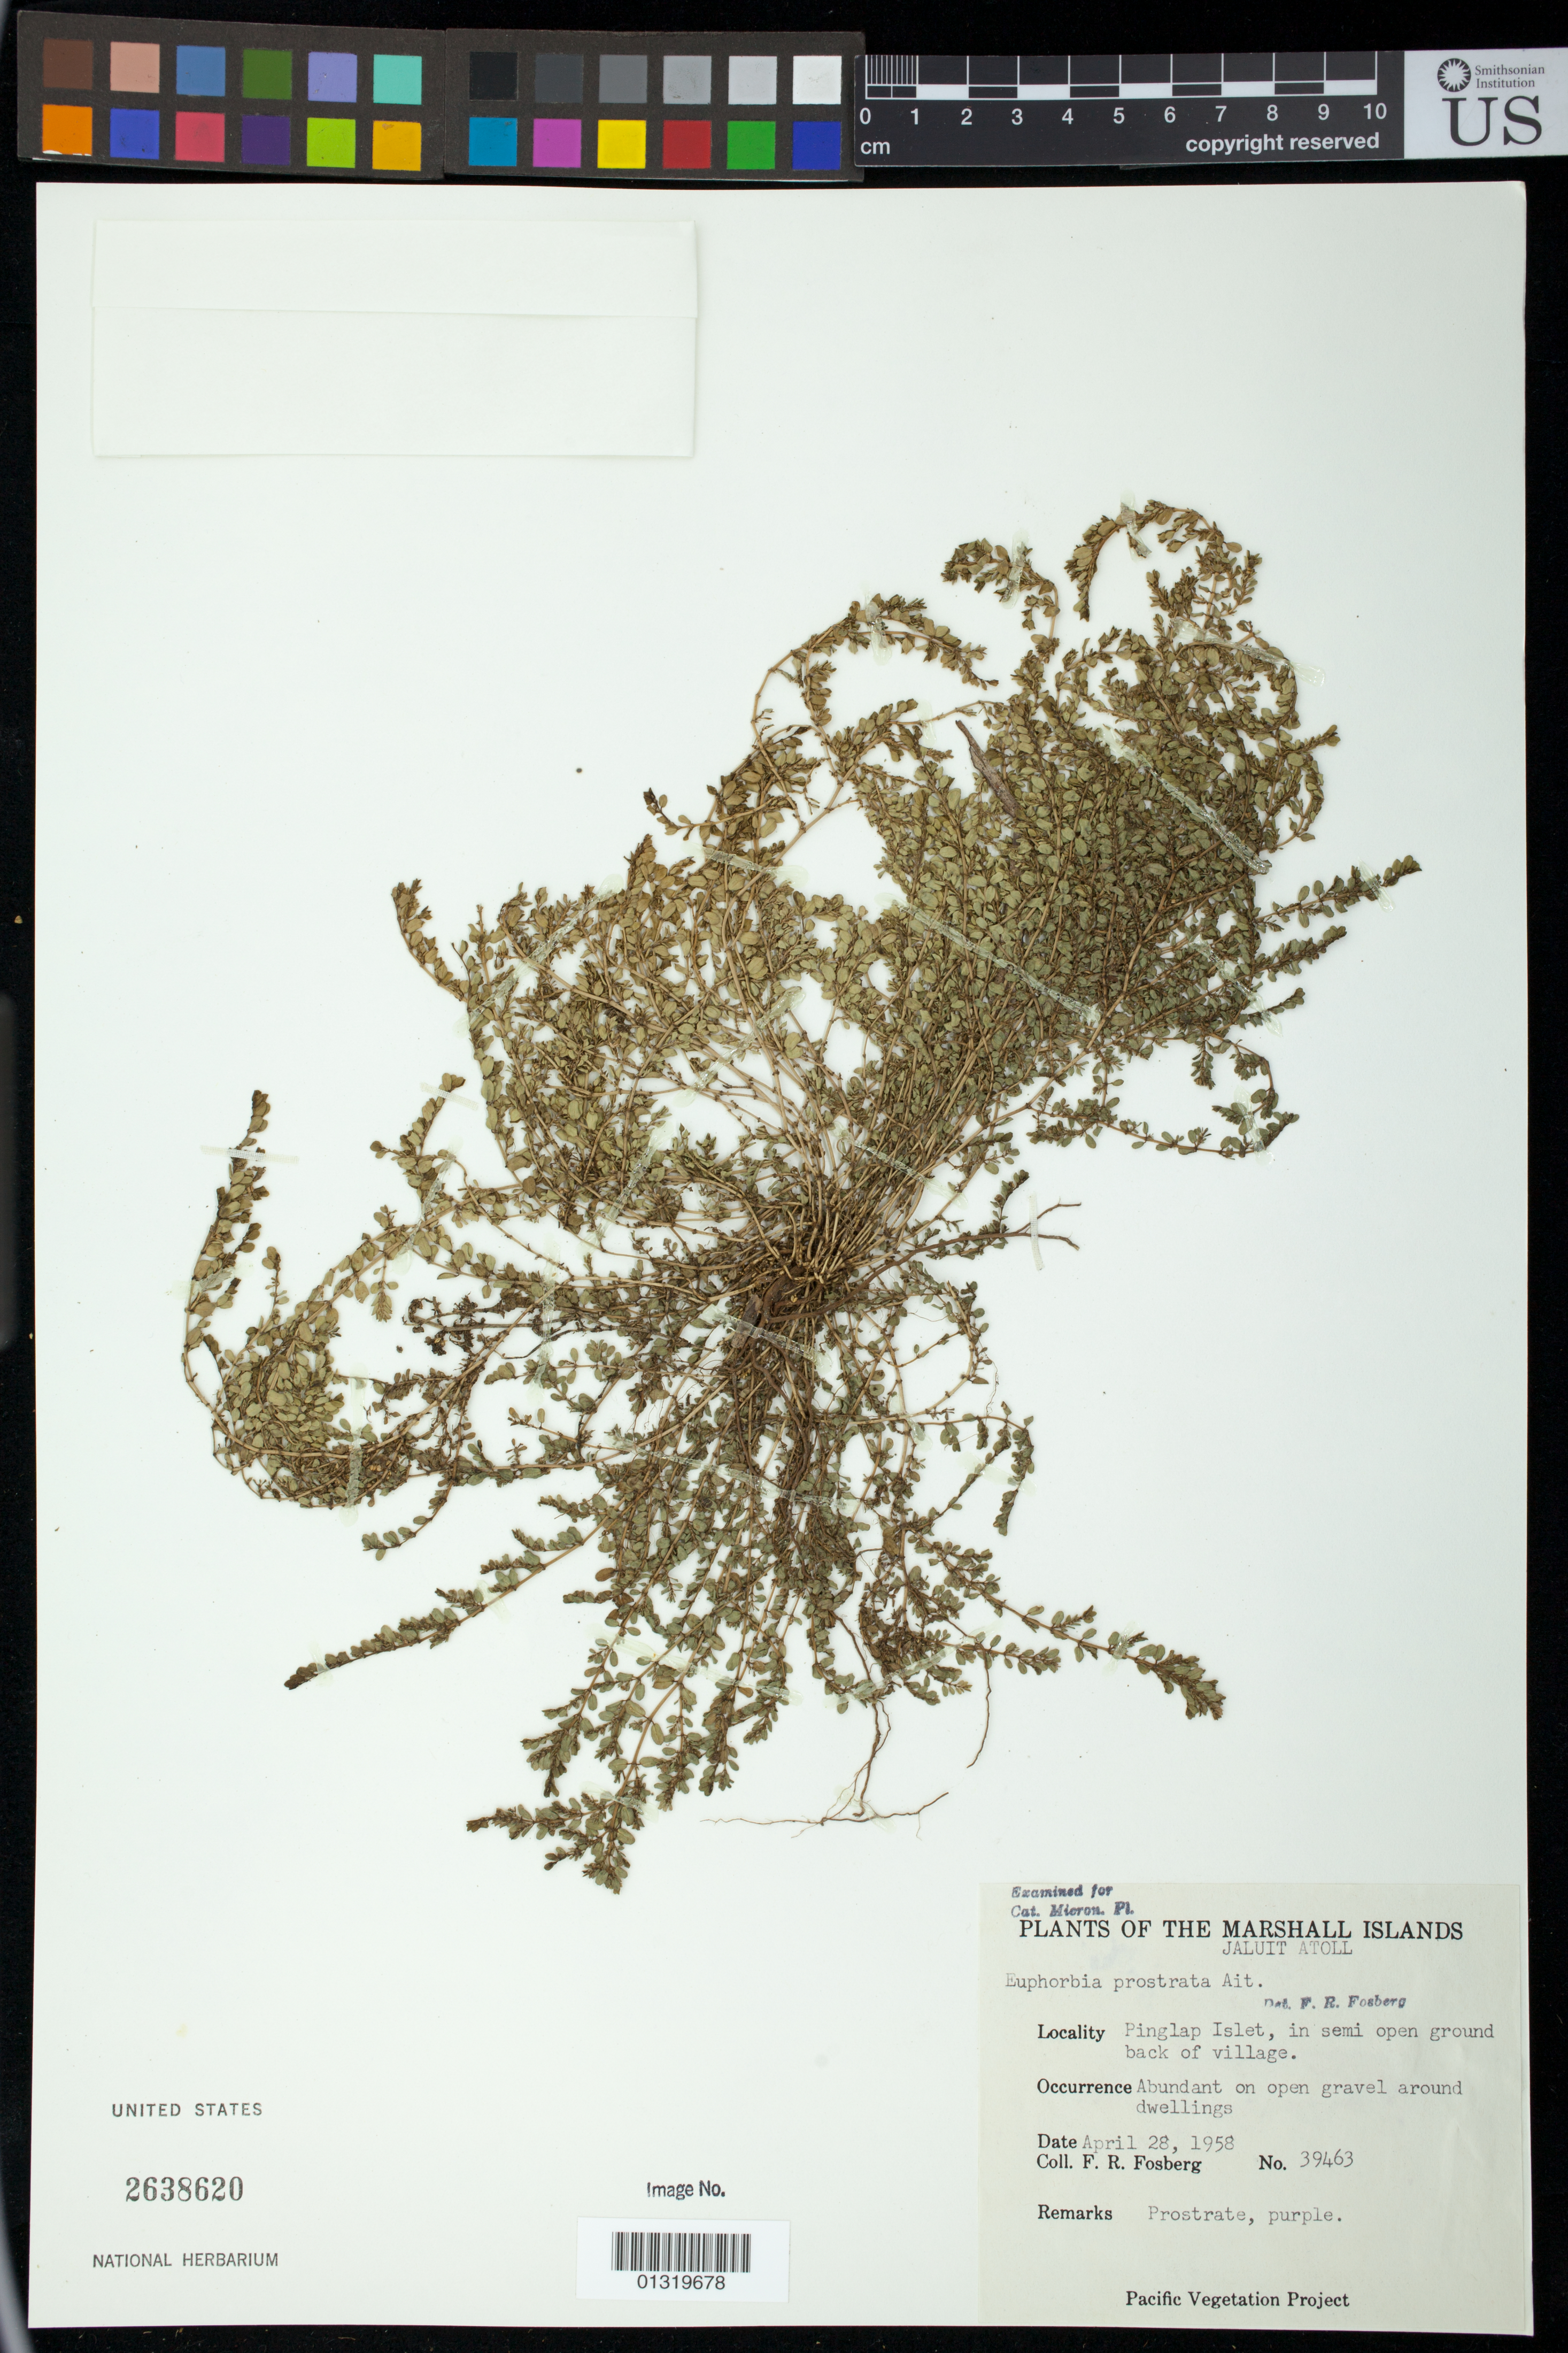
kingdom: Plantae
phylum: Tracheophyta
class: Magnoliopsida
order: Malpighiales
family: Euphorbiaceae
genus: Euphorbia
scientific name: Euphorbia prostrata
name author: Aiton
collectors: F. R. Fosberg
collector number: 39463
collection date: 1958-04-28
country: Marshall Islands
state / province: Jaluit Atoll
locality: Pinglap Islet, in semi open ground back of village.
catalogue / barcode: US 2638620